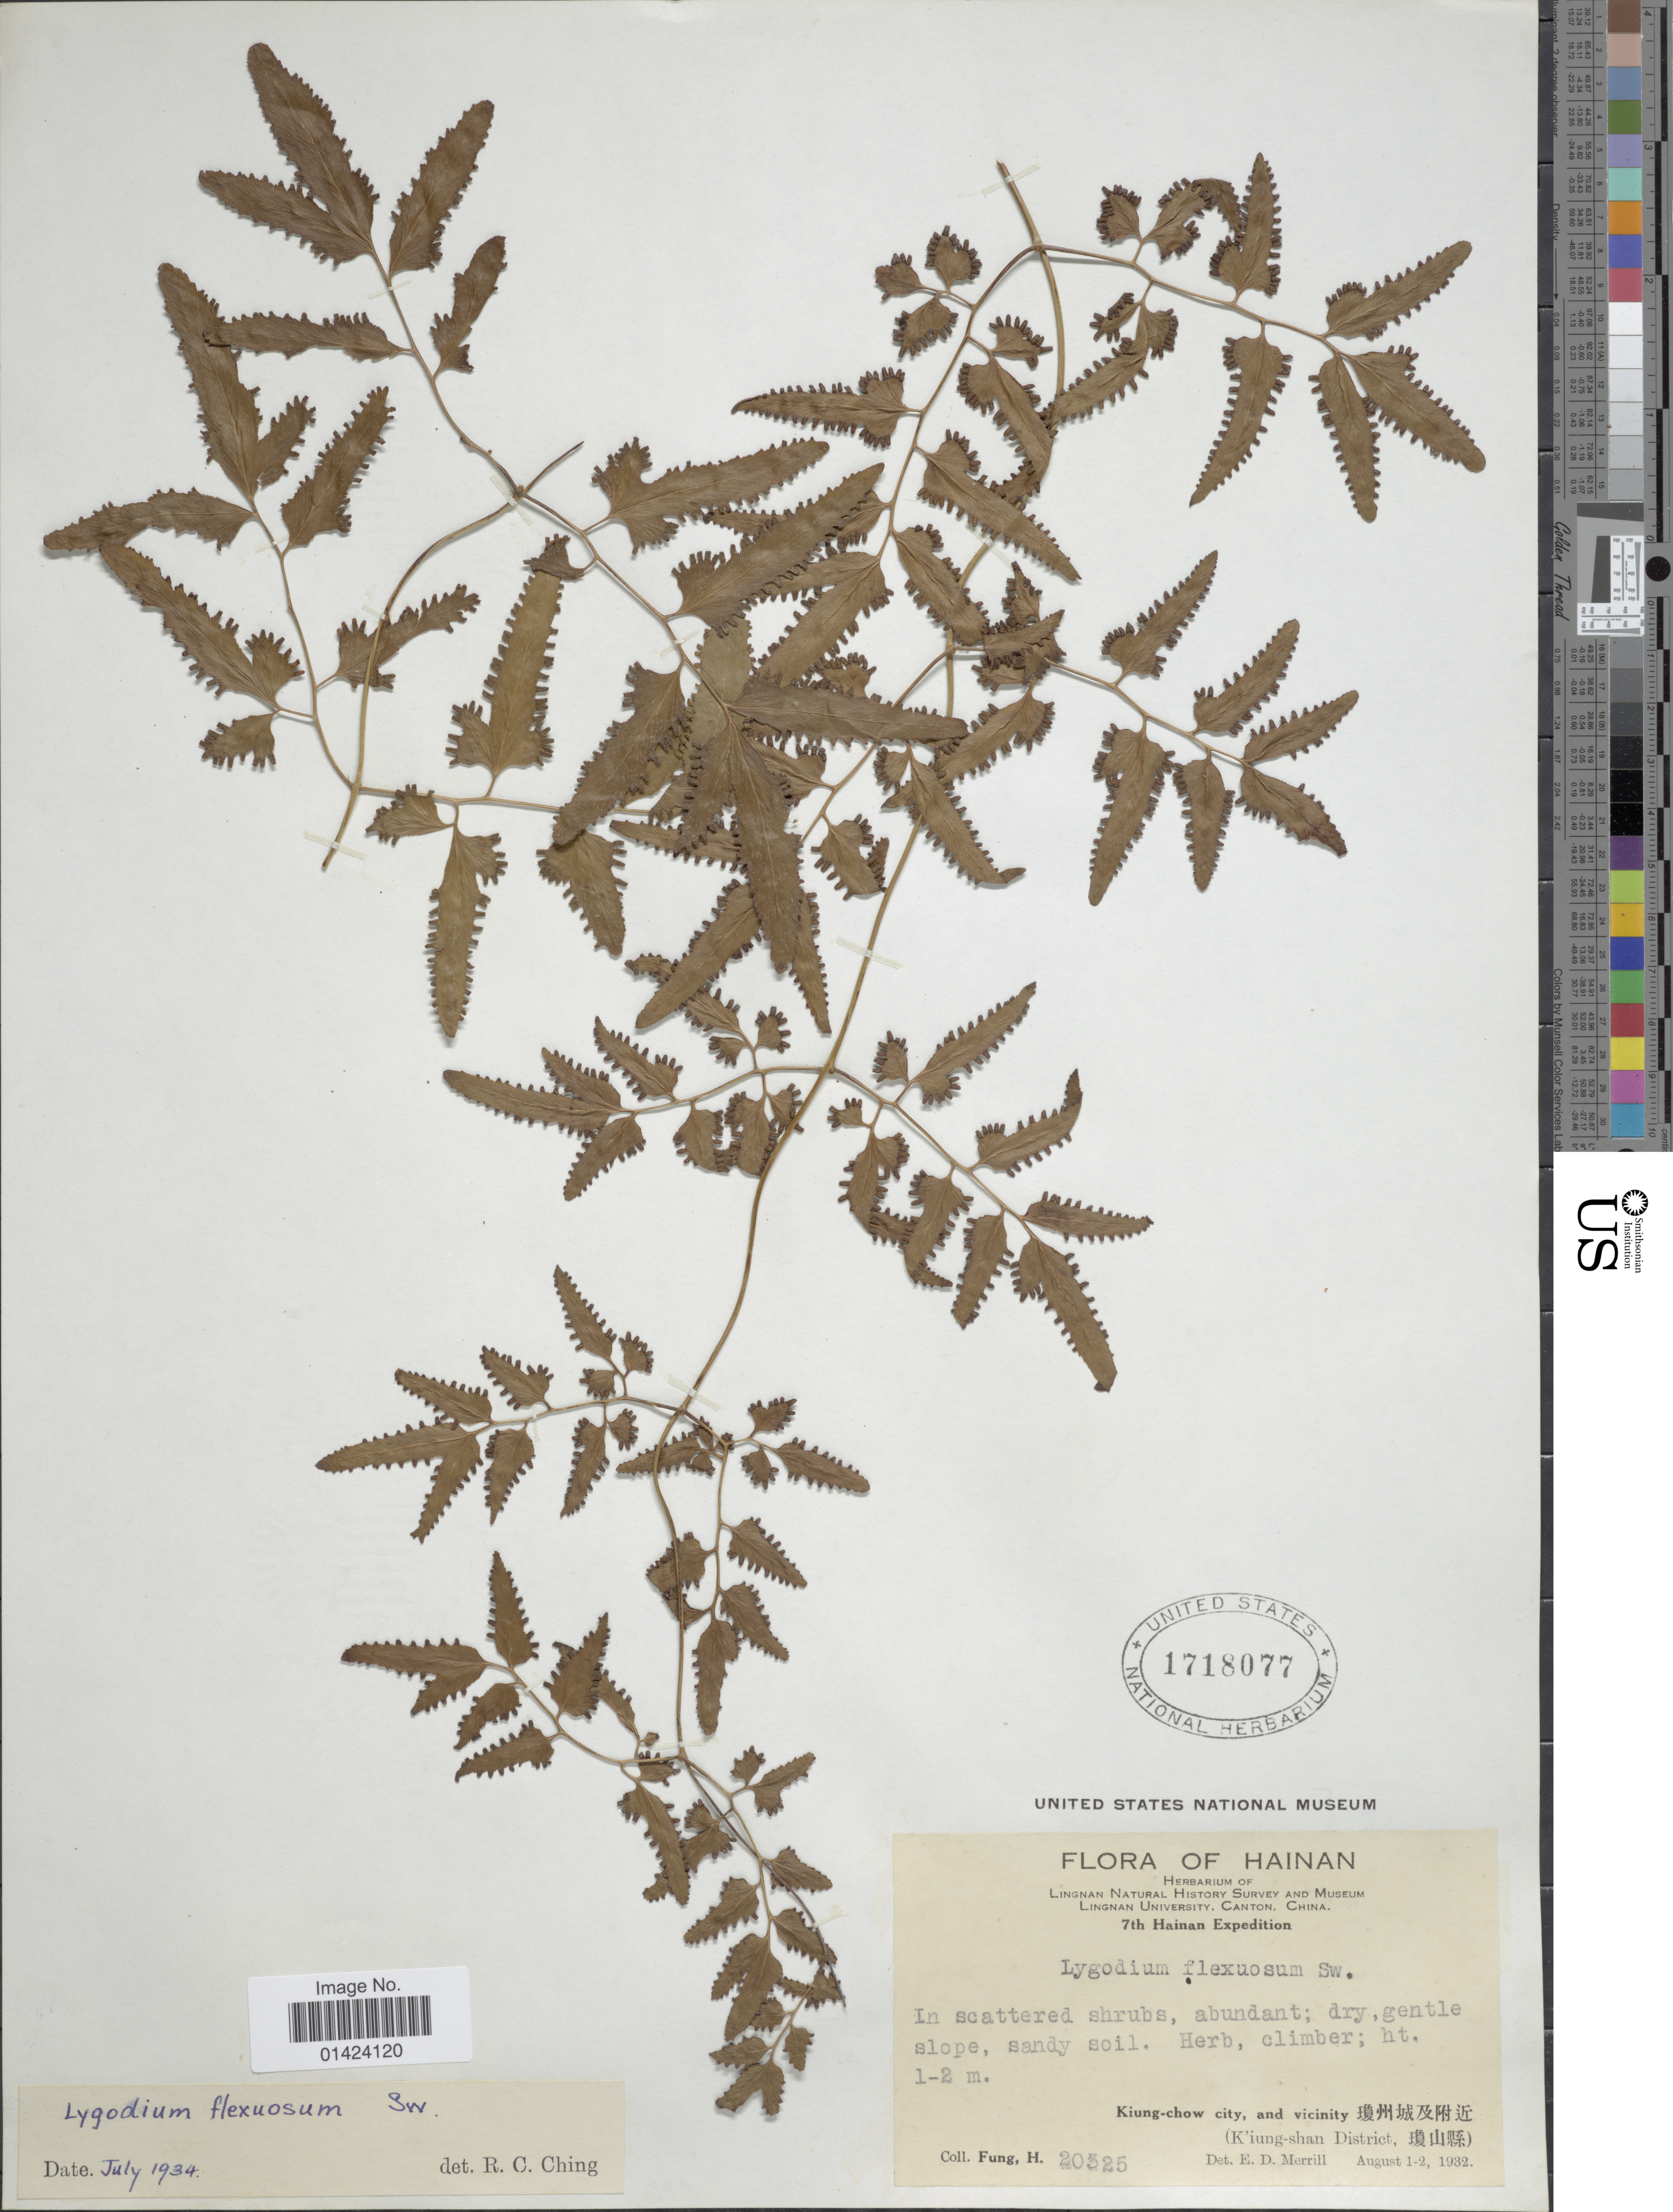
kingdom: Plantae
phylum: Tracheophyta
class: Polypodiopsida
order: Schizaeales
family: Lygodiaceae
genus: Lygodium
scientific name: Lygodium flexuosum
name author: Sw.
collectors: H. Fung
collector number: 20325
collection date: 1932-08-01/1932-08-02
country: China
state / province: Hainan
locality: Hainan, Kiung Chow city and vicinity, (K'iung-shan District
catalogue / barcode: US 1718077